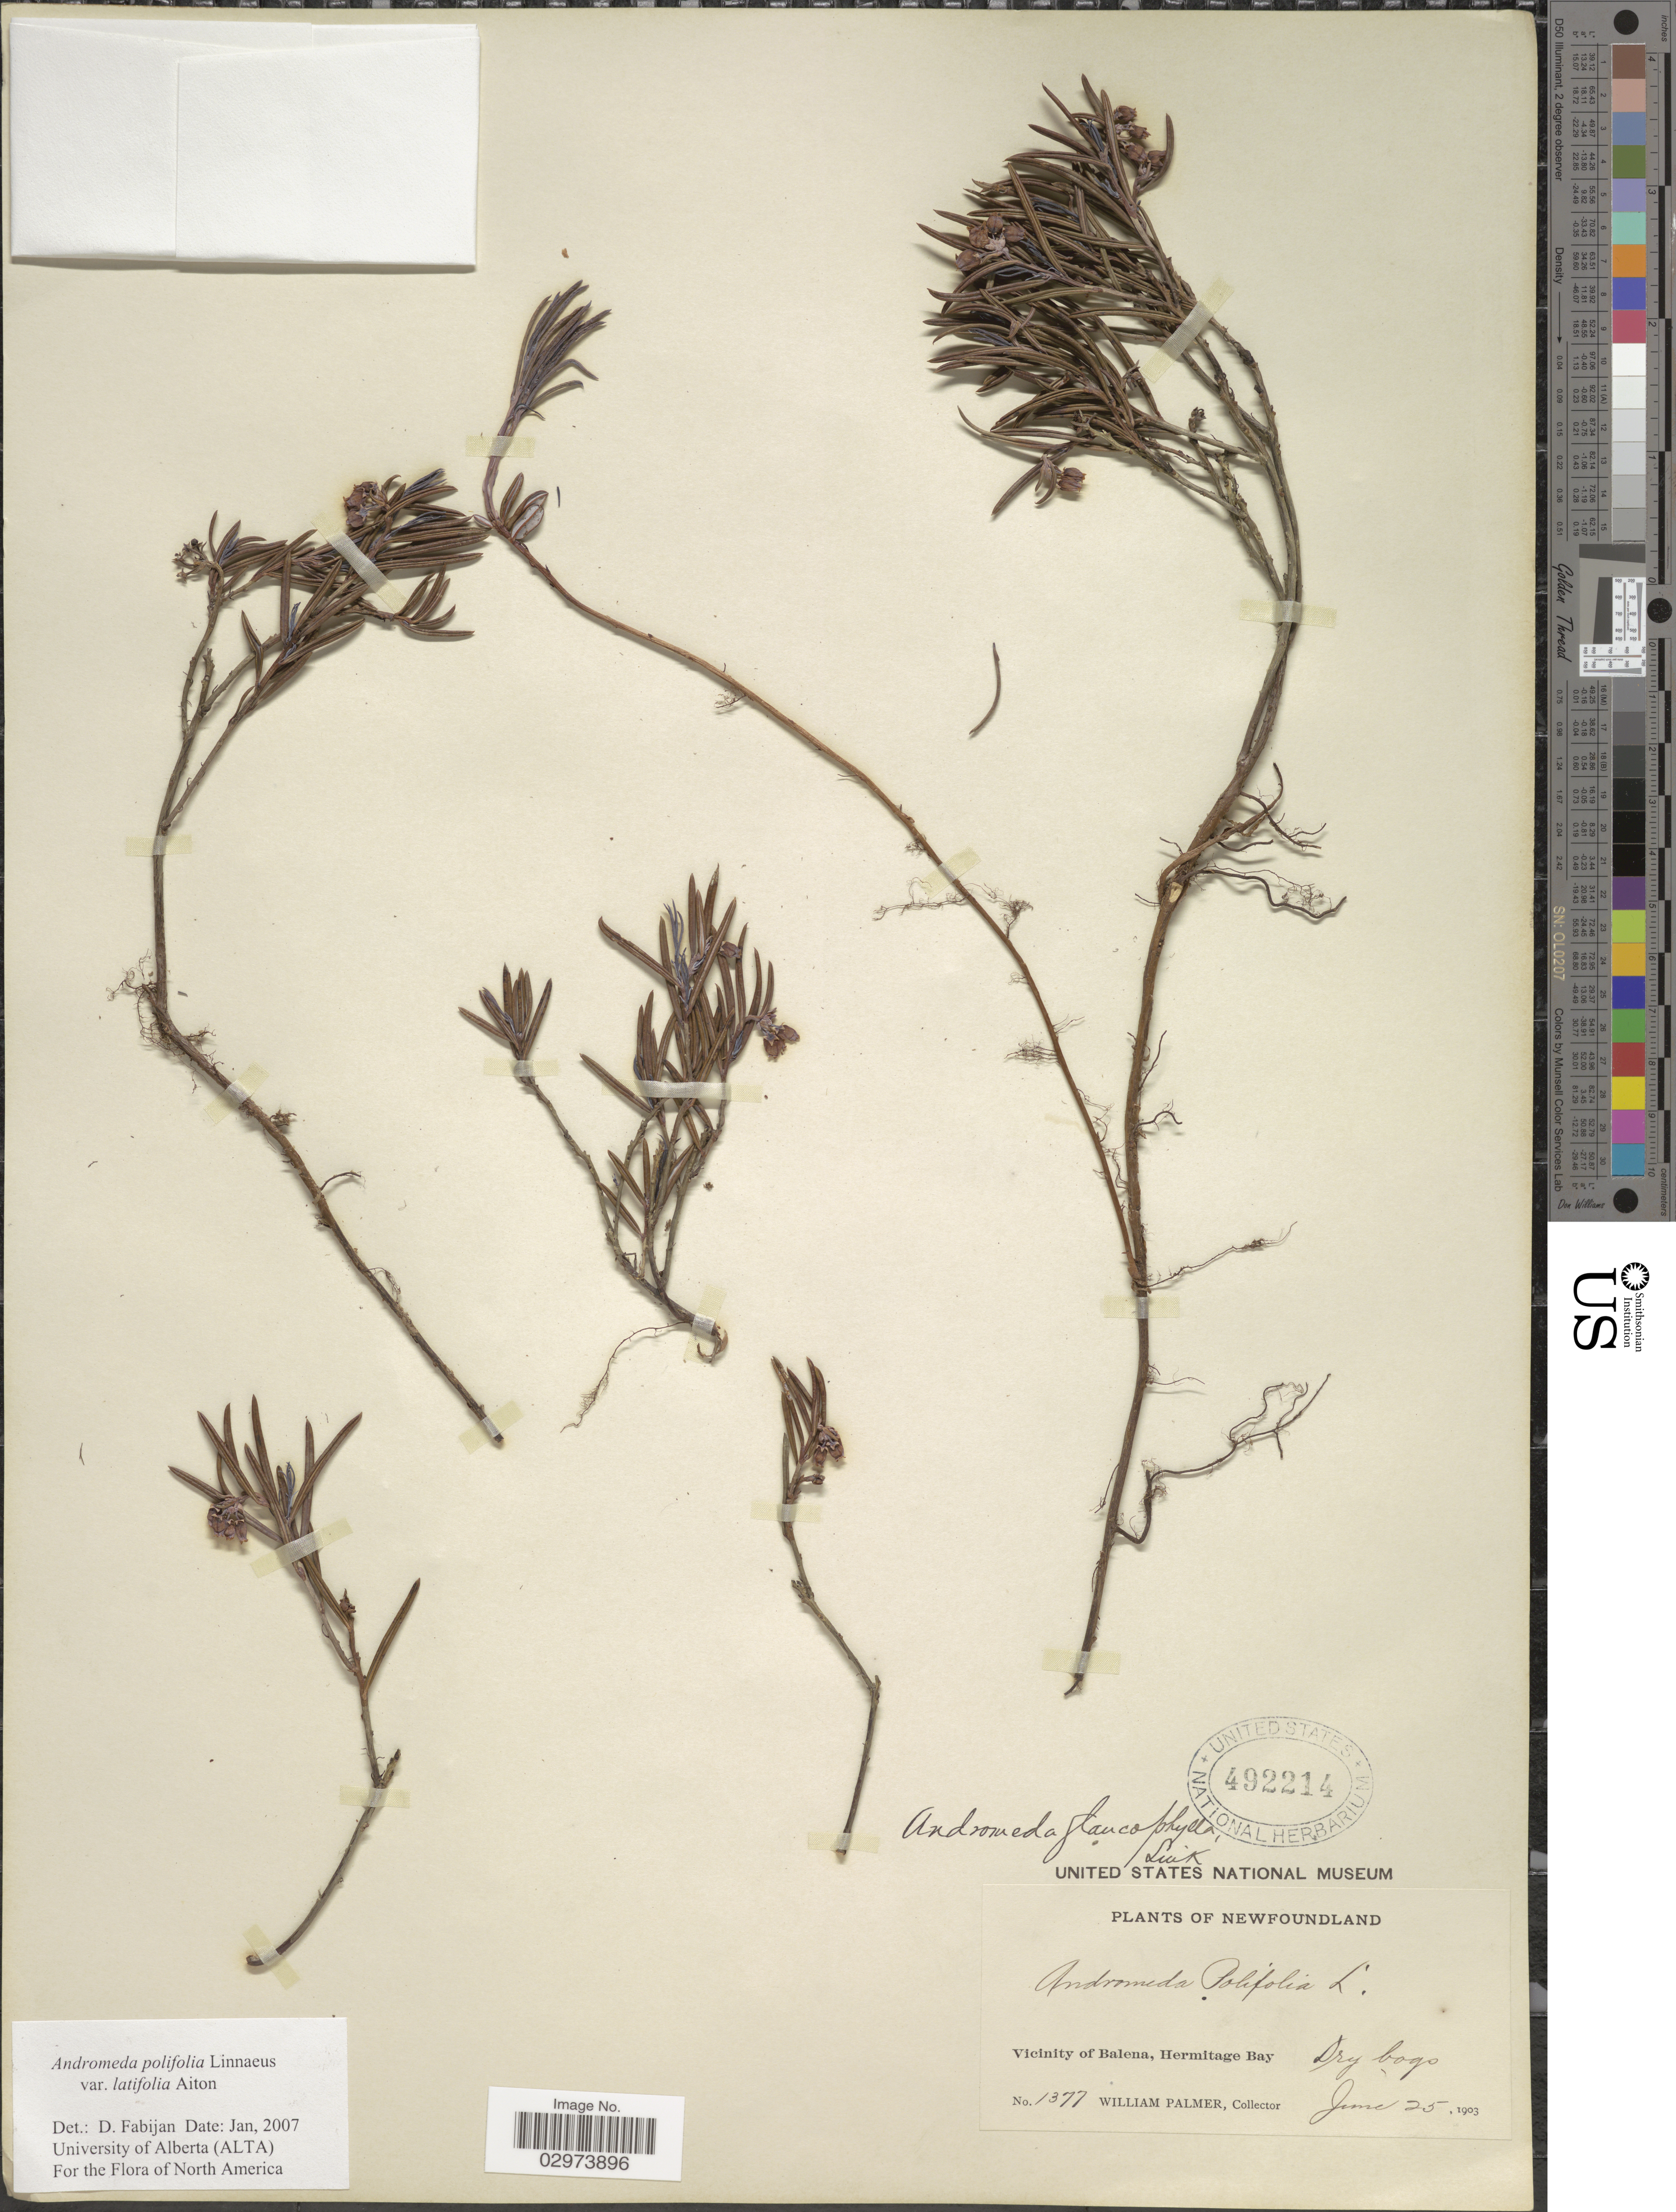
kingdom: Plantae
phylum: Tracheophyta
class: Magnoliopsida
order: Ericales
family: Ericaceae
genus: Andromeda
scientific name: Andromeda polifolia var. latifolia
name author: Aiton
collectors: W. Palmer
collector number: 1377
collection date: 1903-06-25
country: Canada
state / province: Newfoundland and Labrador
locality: Vicinity of Balena, Hermitage Bay. Dry bogs.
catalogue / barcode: US 492214